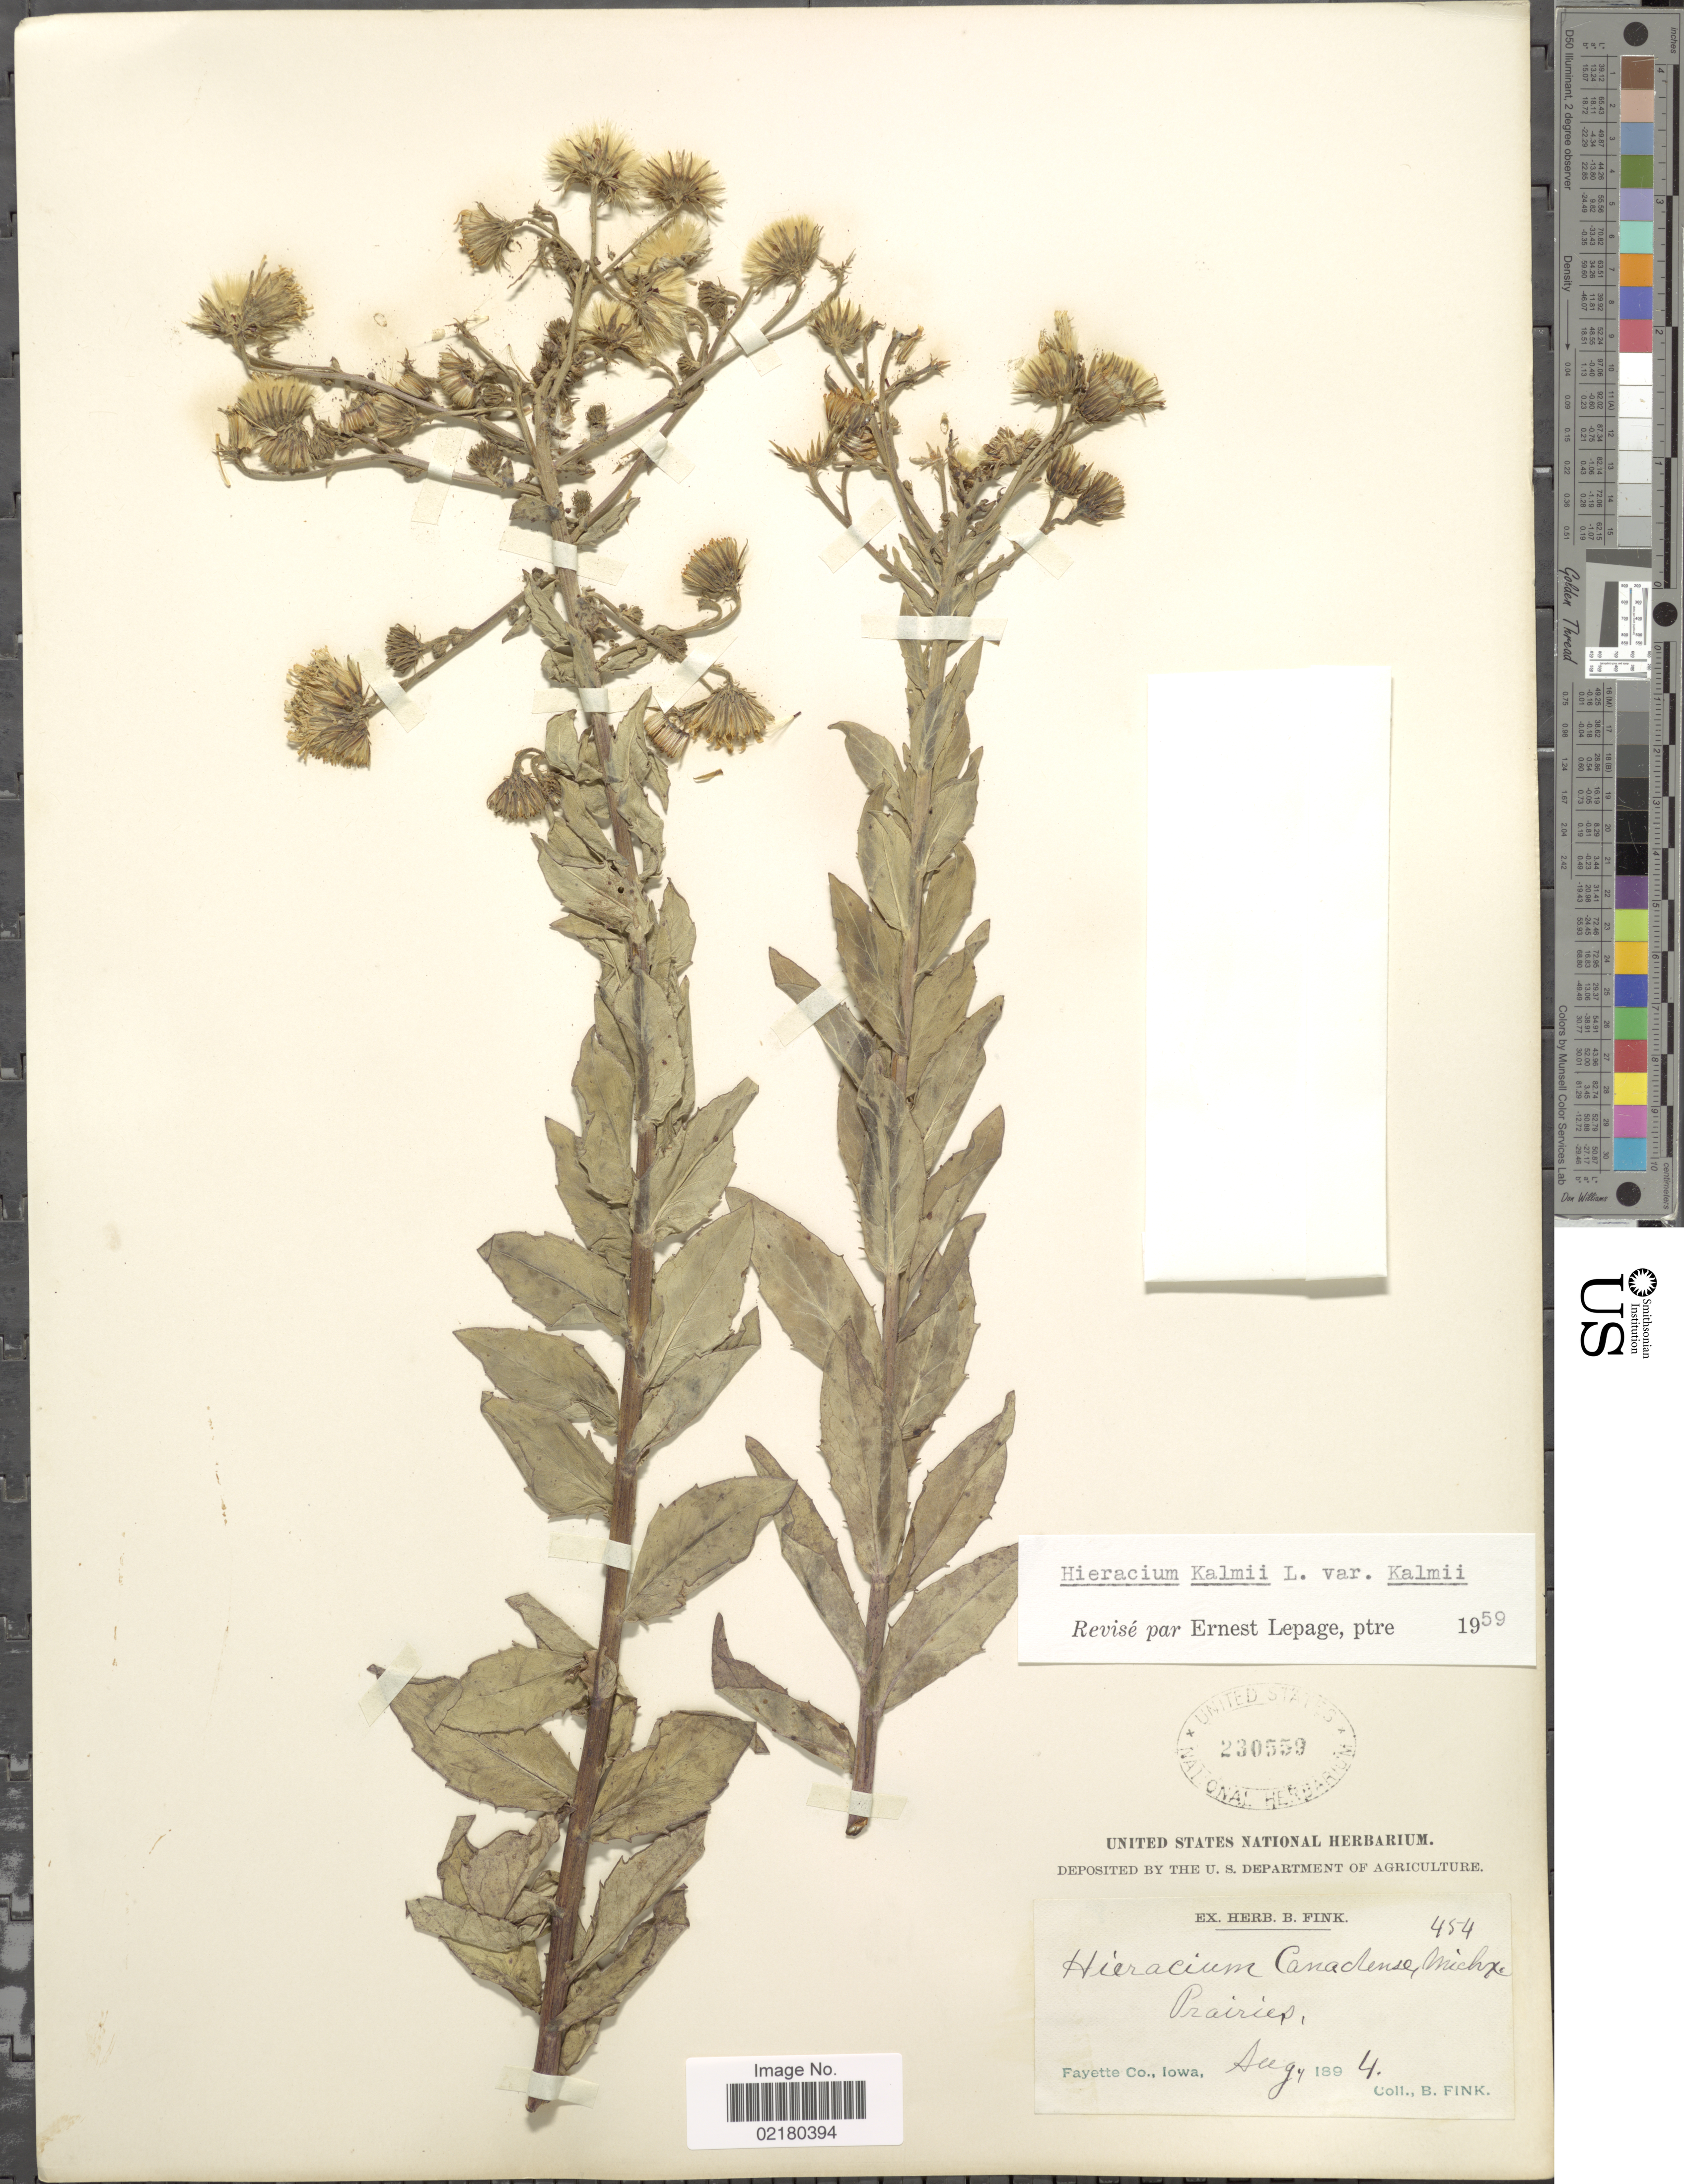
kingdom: Plantae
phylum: Tracheophyta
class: Magnoliopsida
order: Asterales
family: Asteraceae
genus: Hieracium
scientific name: Hieracium umbellatum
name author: L.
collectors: B. Fink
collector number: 454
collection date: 1894-08-04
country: United States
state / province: Iowa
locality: Prairies, Fayette Co.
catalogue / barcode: US 230559